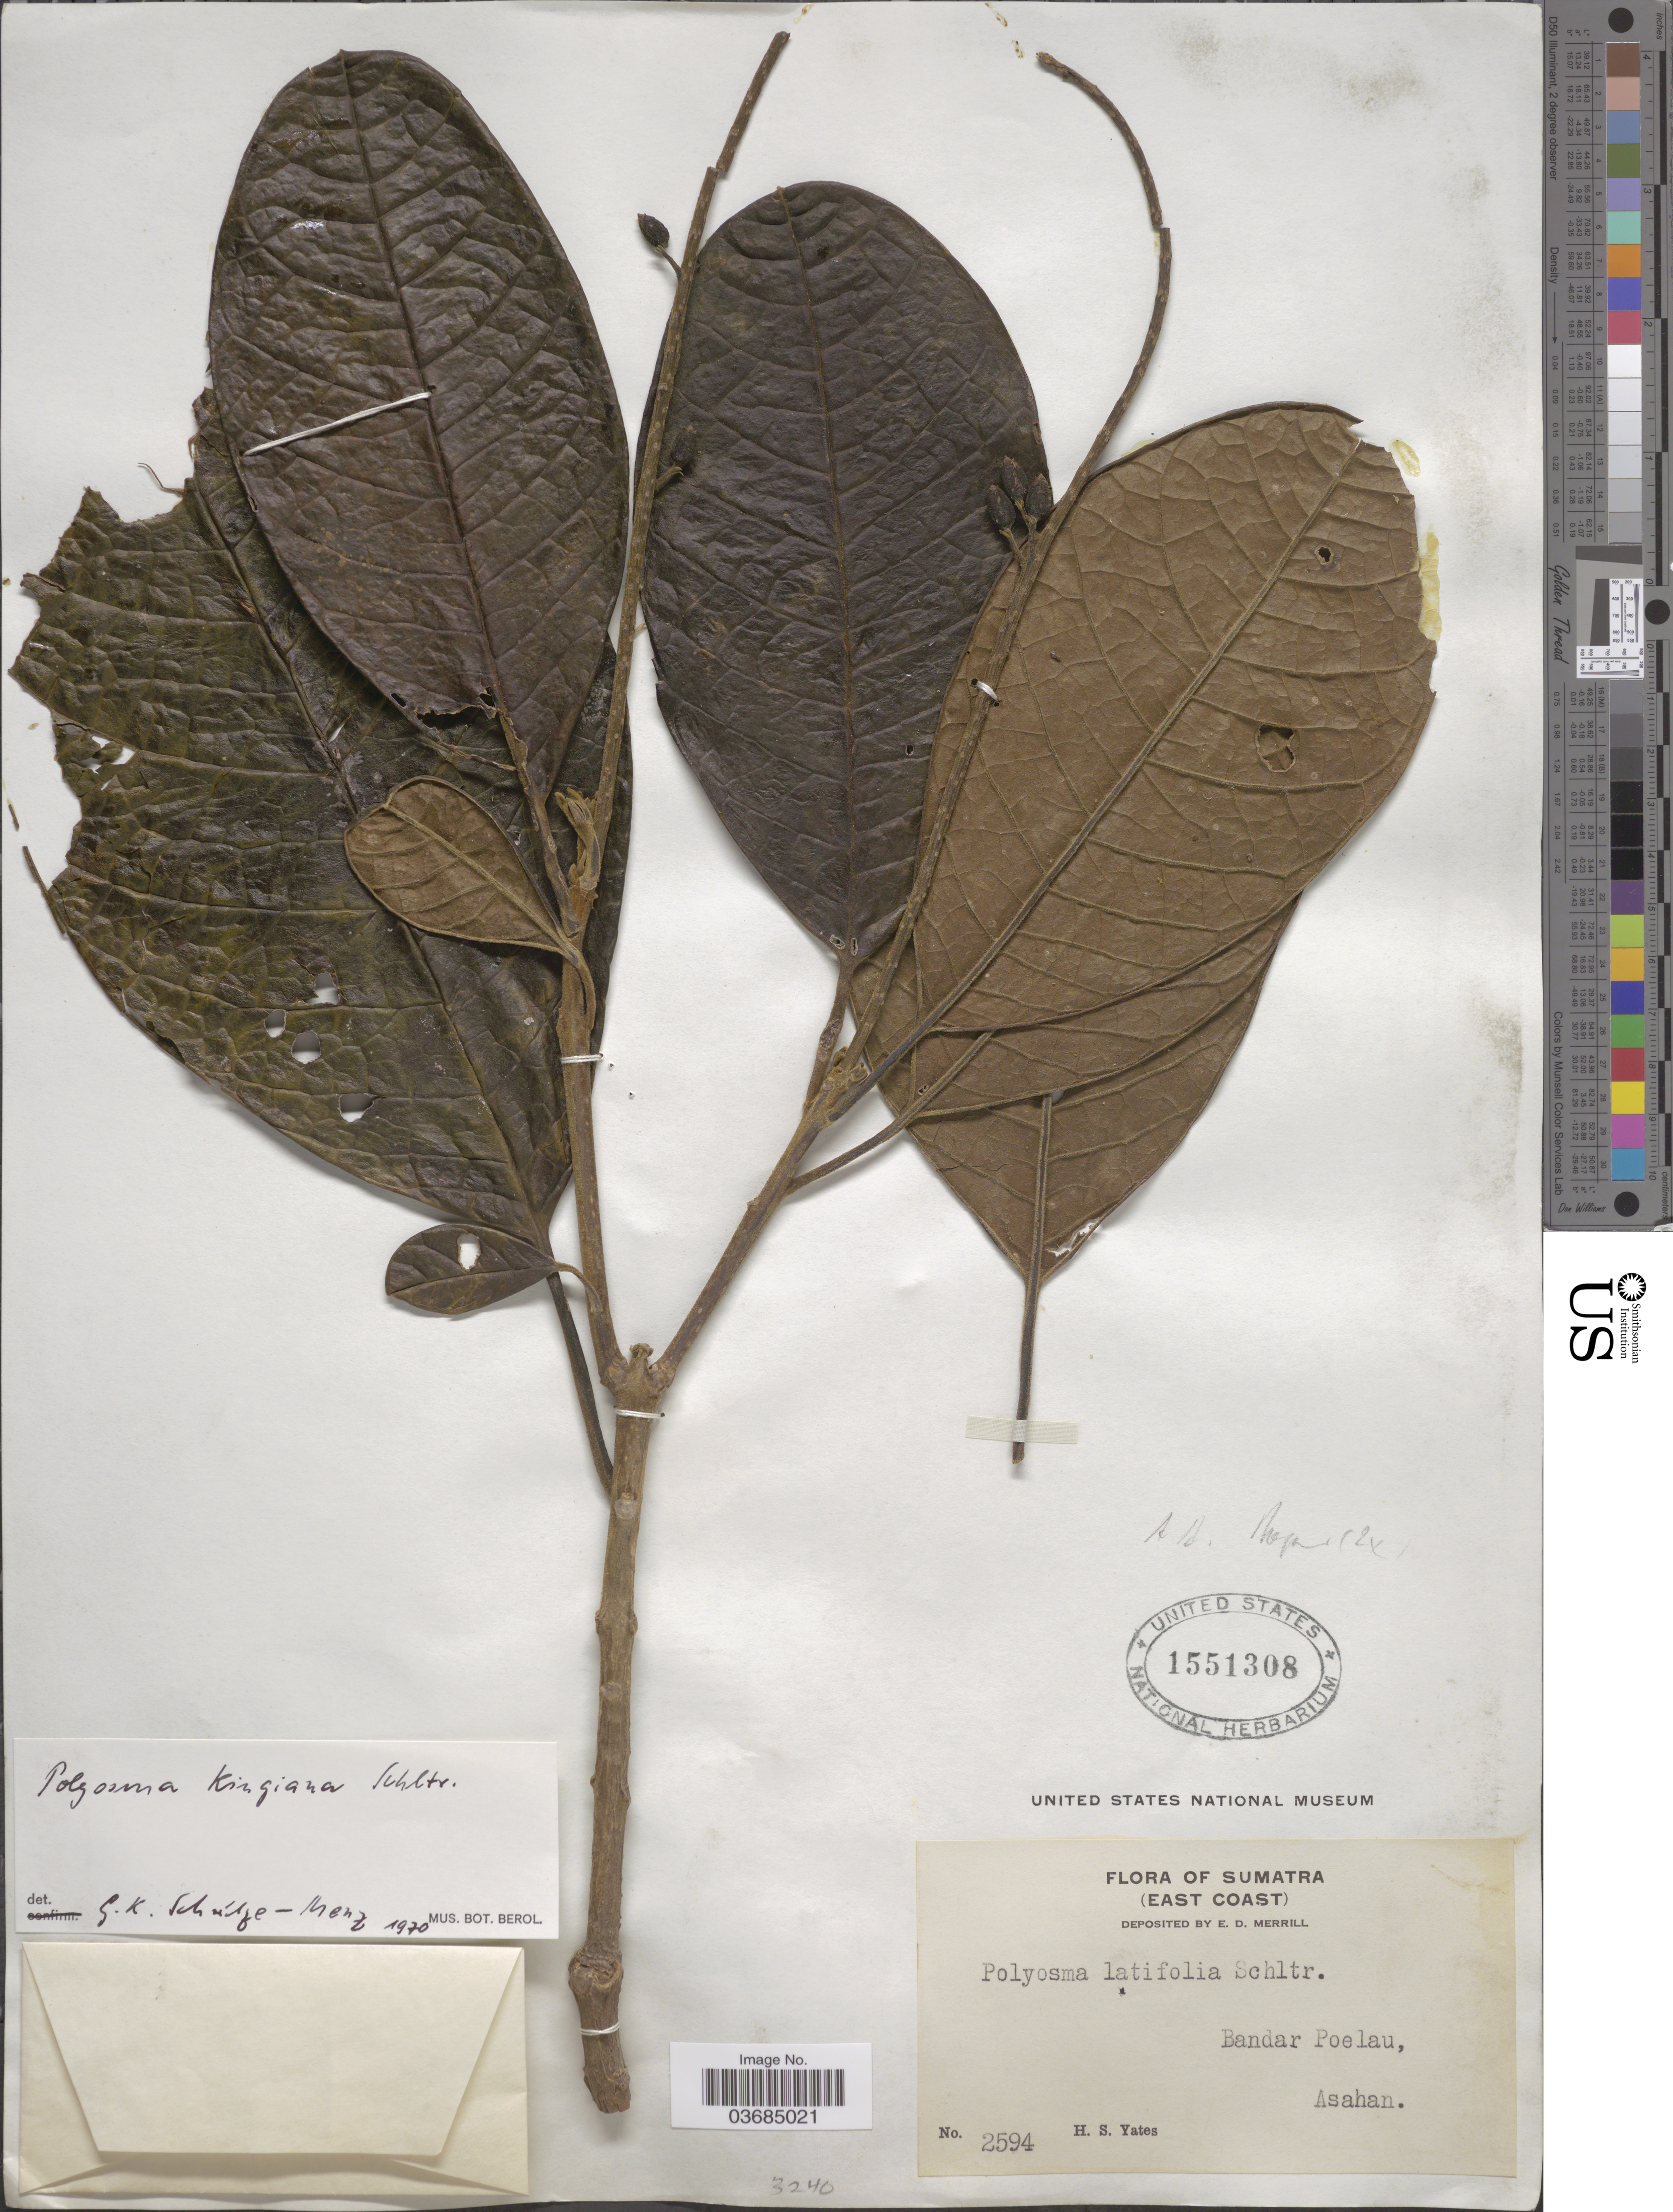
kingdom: Plantae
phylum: Tracheophyta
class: Magnoliopsida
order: Escalloniales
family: Escalloniaceae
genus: Polyosma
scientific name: Polyosma kingiana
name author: Schltr.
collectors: H. S. Yates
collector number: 2594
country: Indonesia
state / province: Sumatra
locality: (East Coast). Bandar Poelau, Asahan.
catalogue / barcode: US 1551308